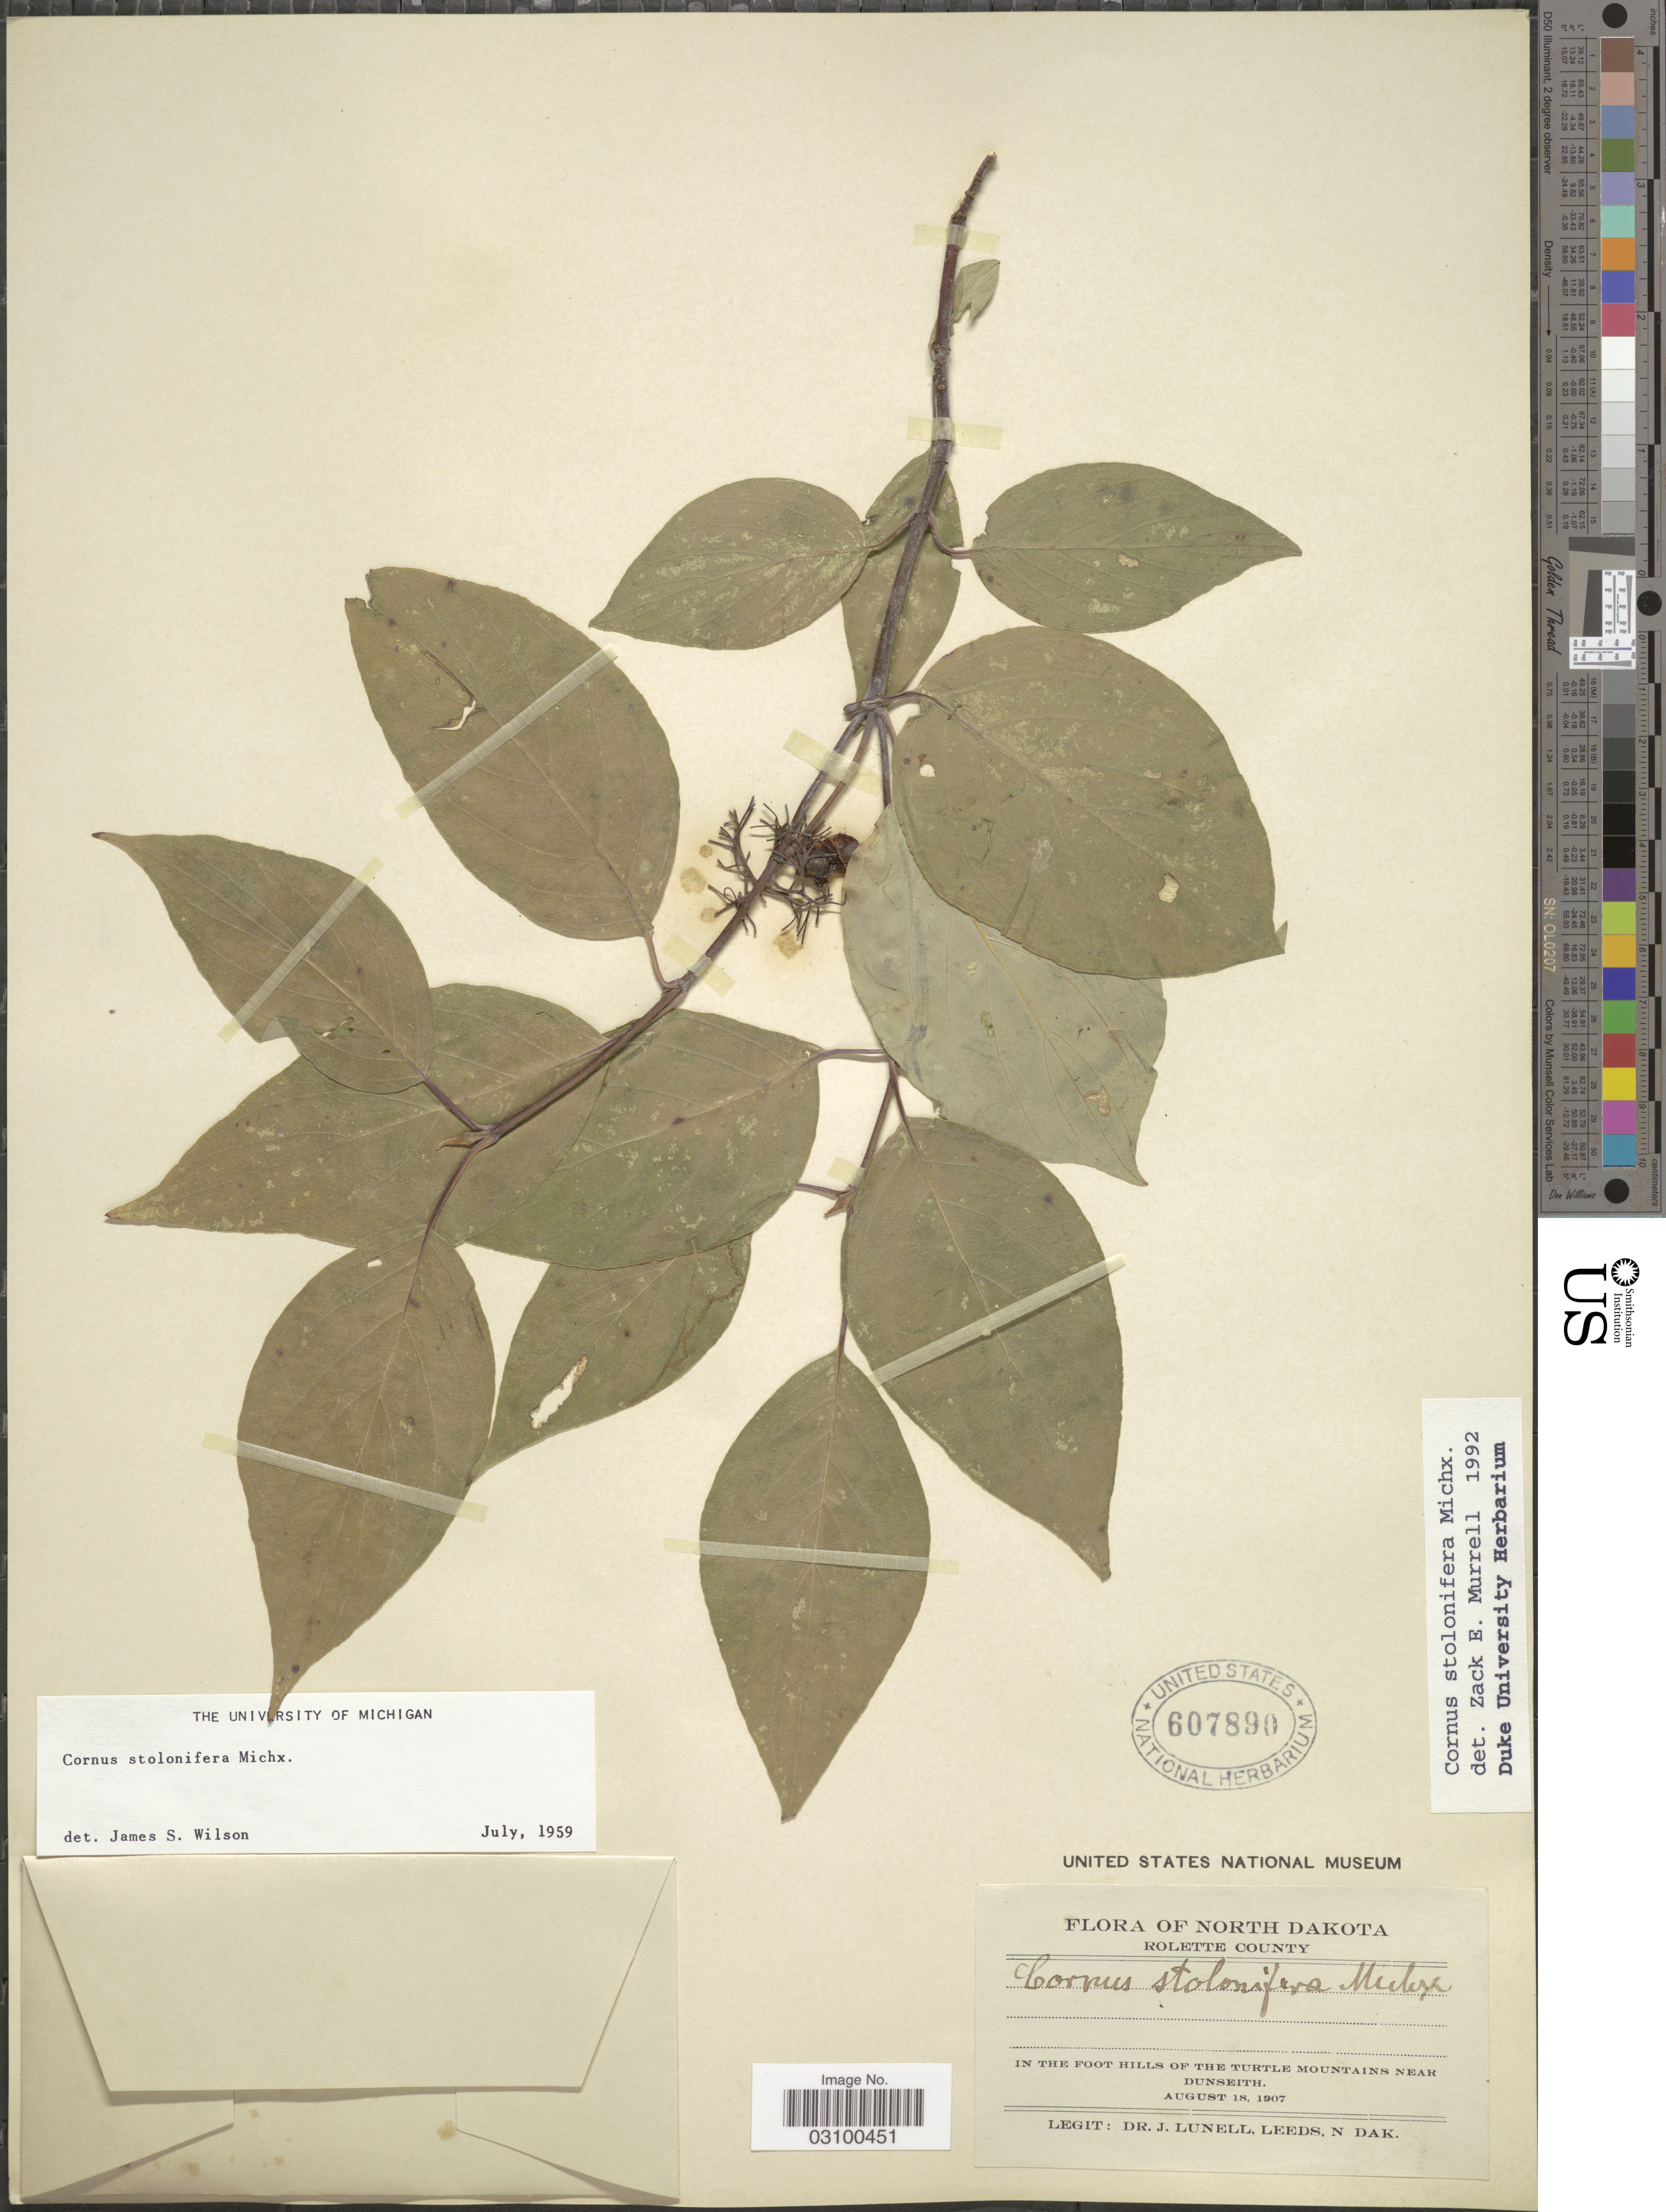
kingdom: Plantae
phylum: Tracheophyta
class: Magnoliopsida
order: Cornales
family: Cornaceae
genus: Cornus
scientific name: Cornus sericea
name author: L.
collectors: J. Lunell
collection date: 1907-08-18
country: United States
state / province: North Dakota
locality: Rolette County. In the foothills of the Turtle Mountains near Dunseith.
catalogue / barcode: US 607890